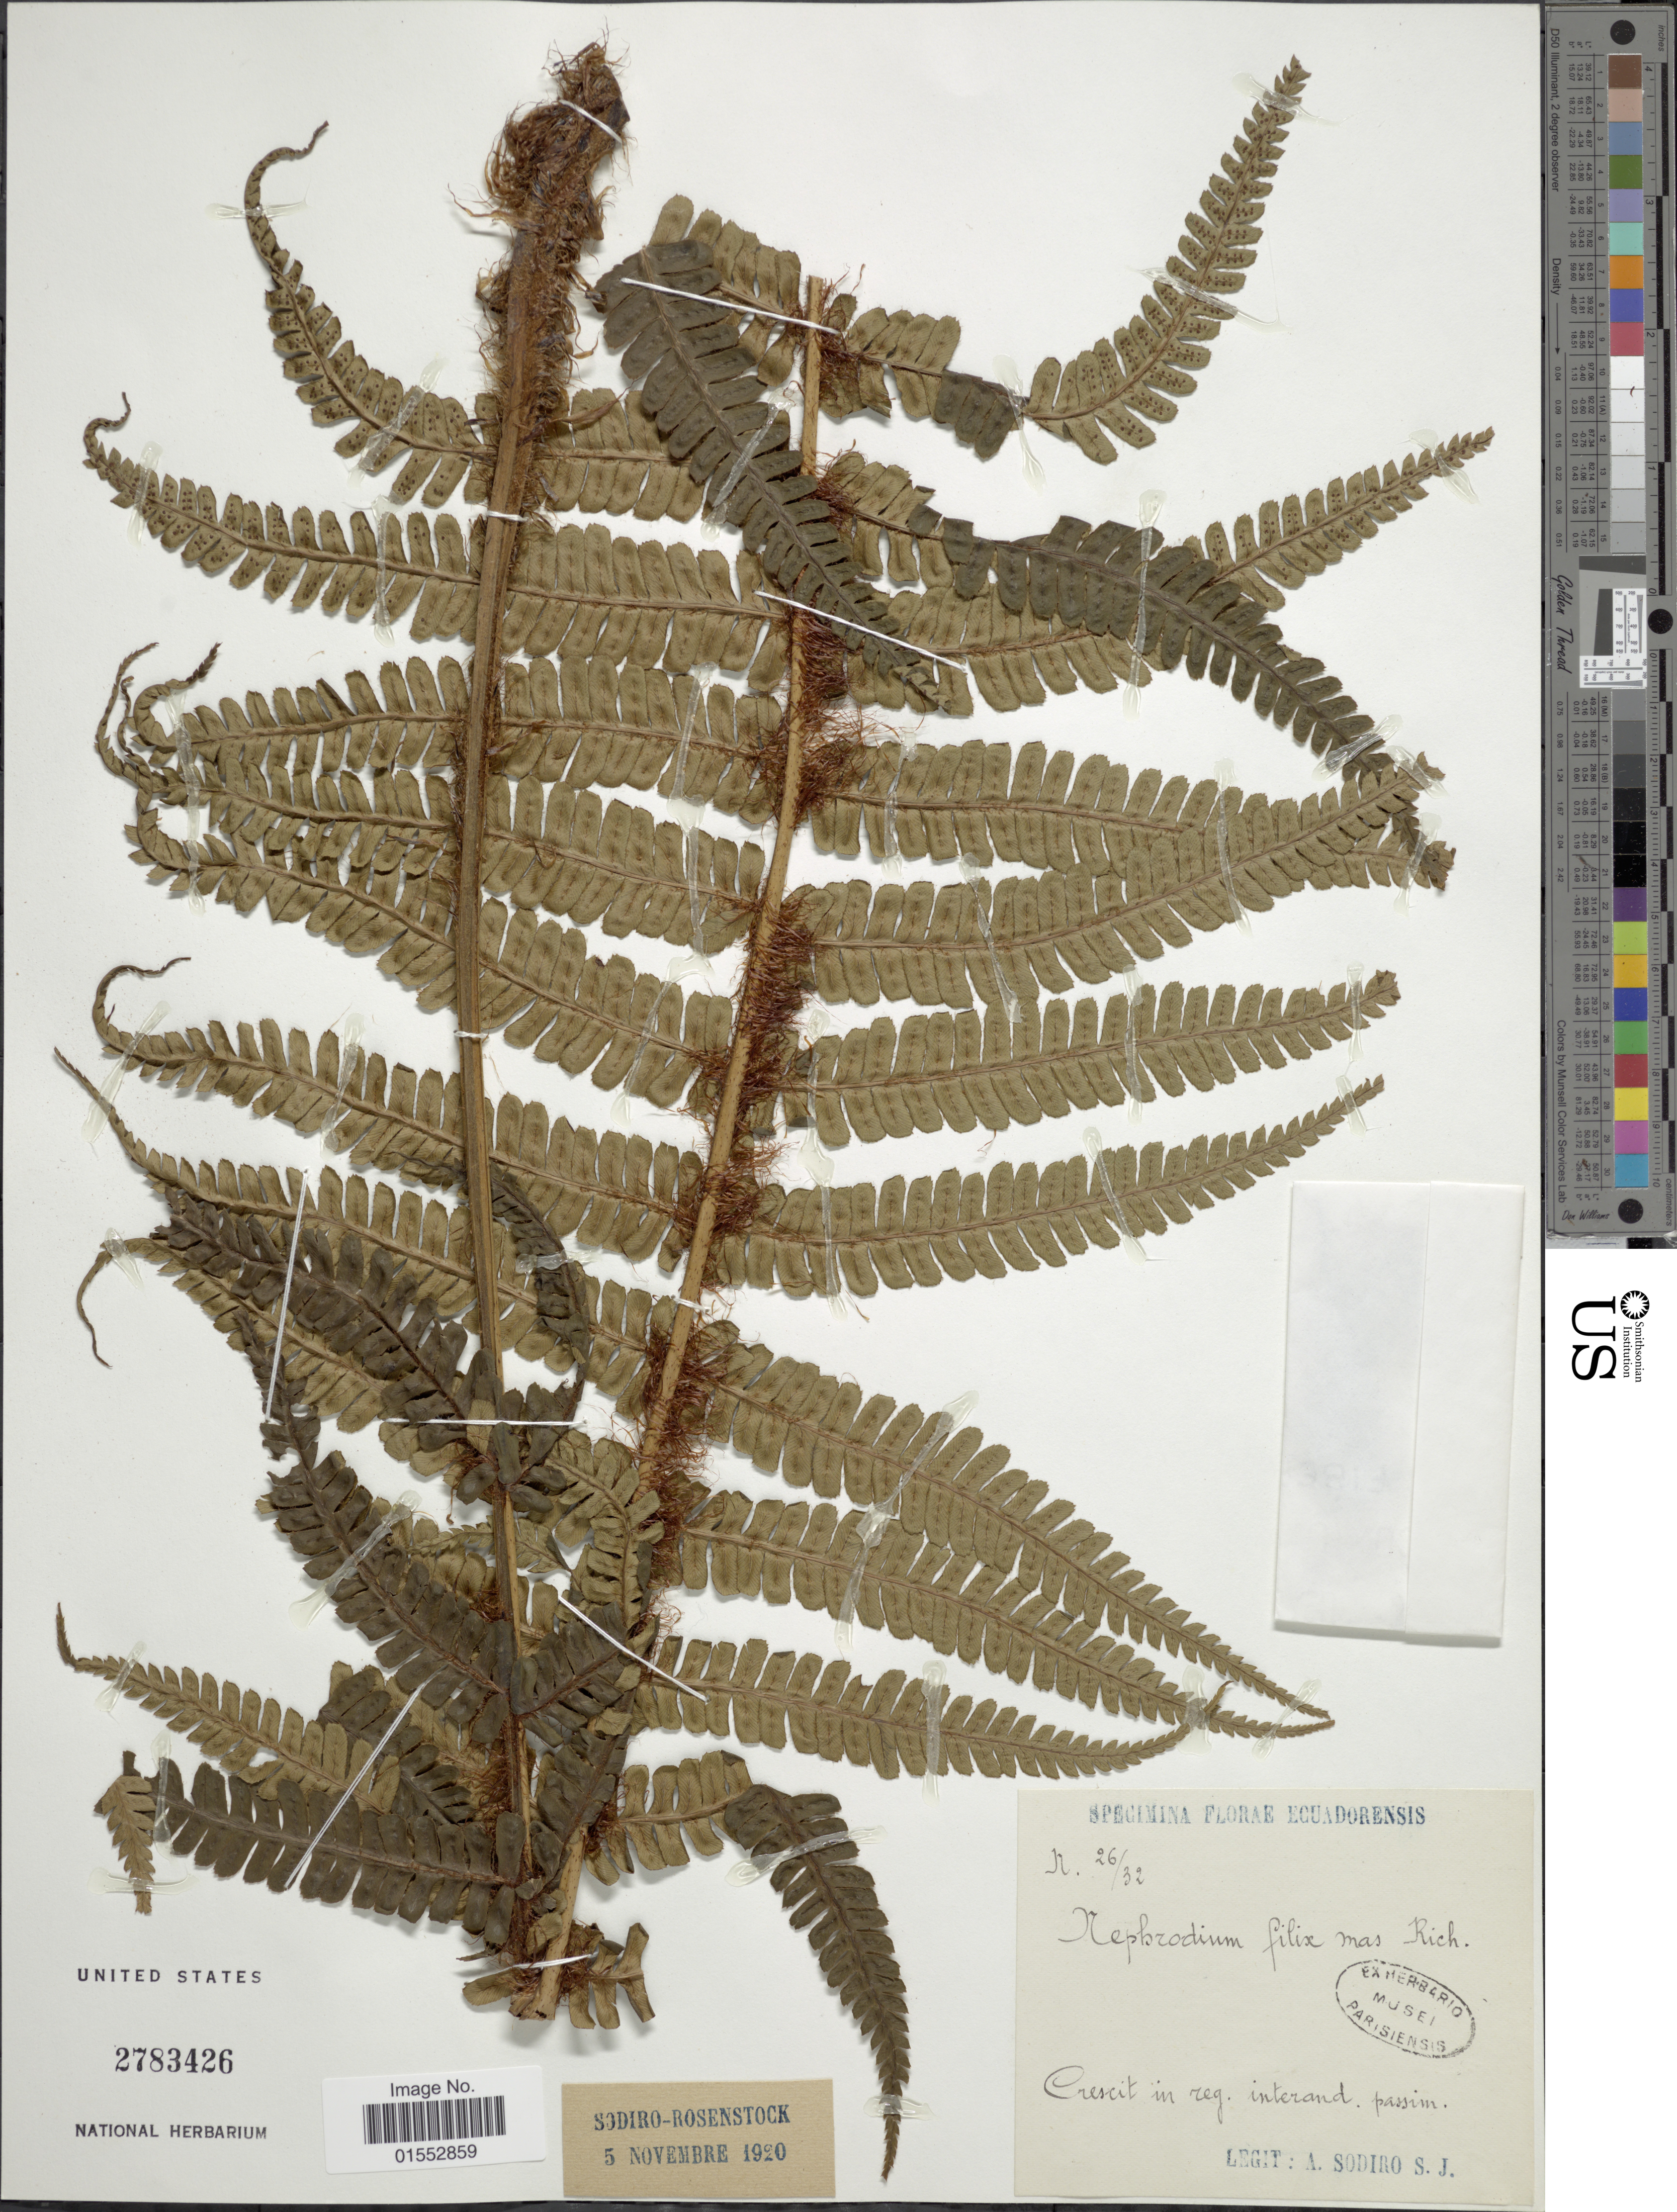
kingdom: Plantae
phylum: Tracheophyta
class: Polypodiopsida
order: Polypodiales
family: Dryopteridaceae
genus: Dryopteris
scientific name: Dryopteris wallichiana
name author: (Spreng.) Hyl.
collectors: A. Sodiro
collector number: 26/32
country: Ecuador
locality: Crescit in reg. interand. passim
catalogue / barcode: US 2783426